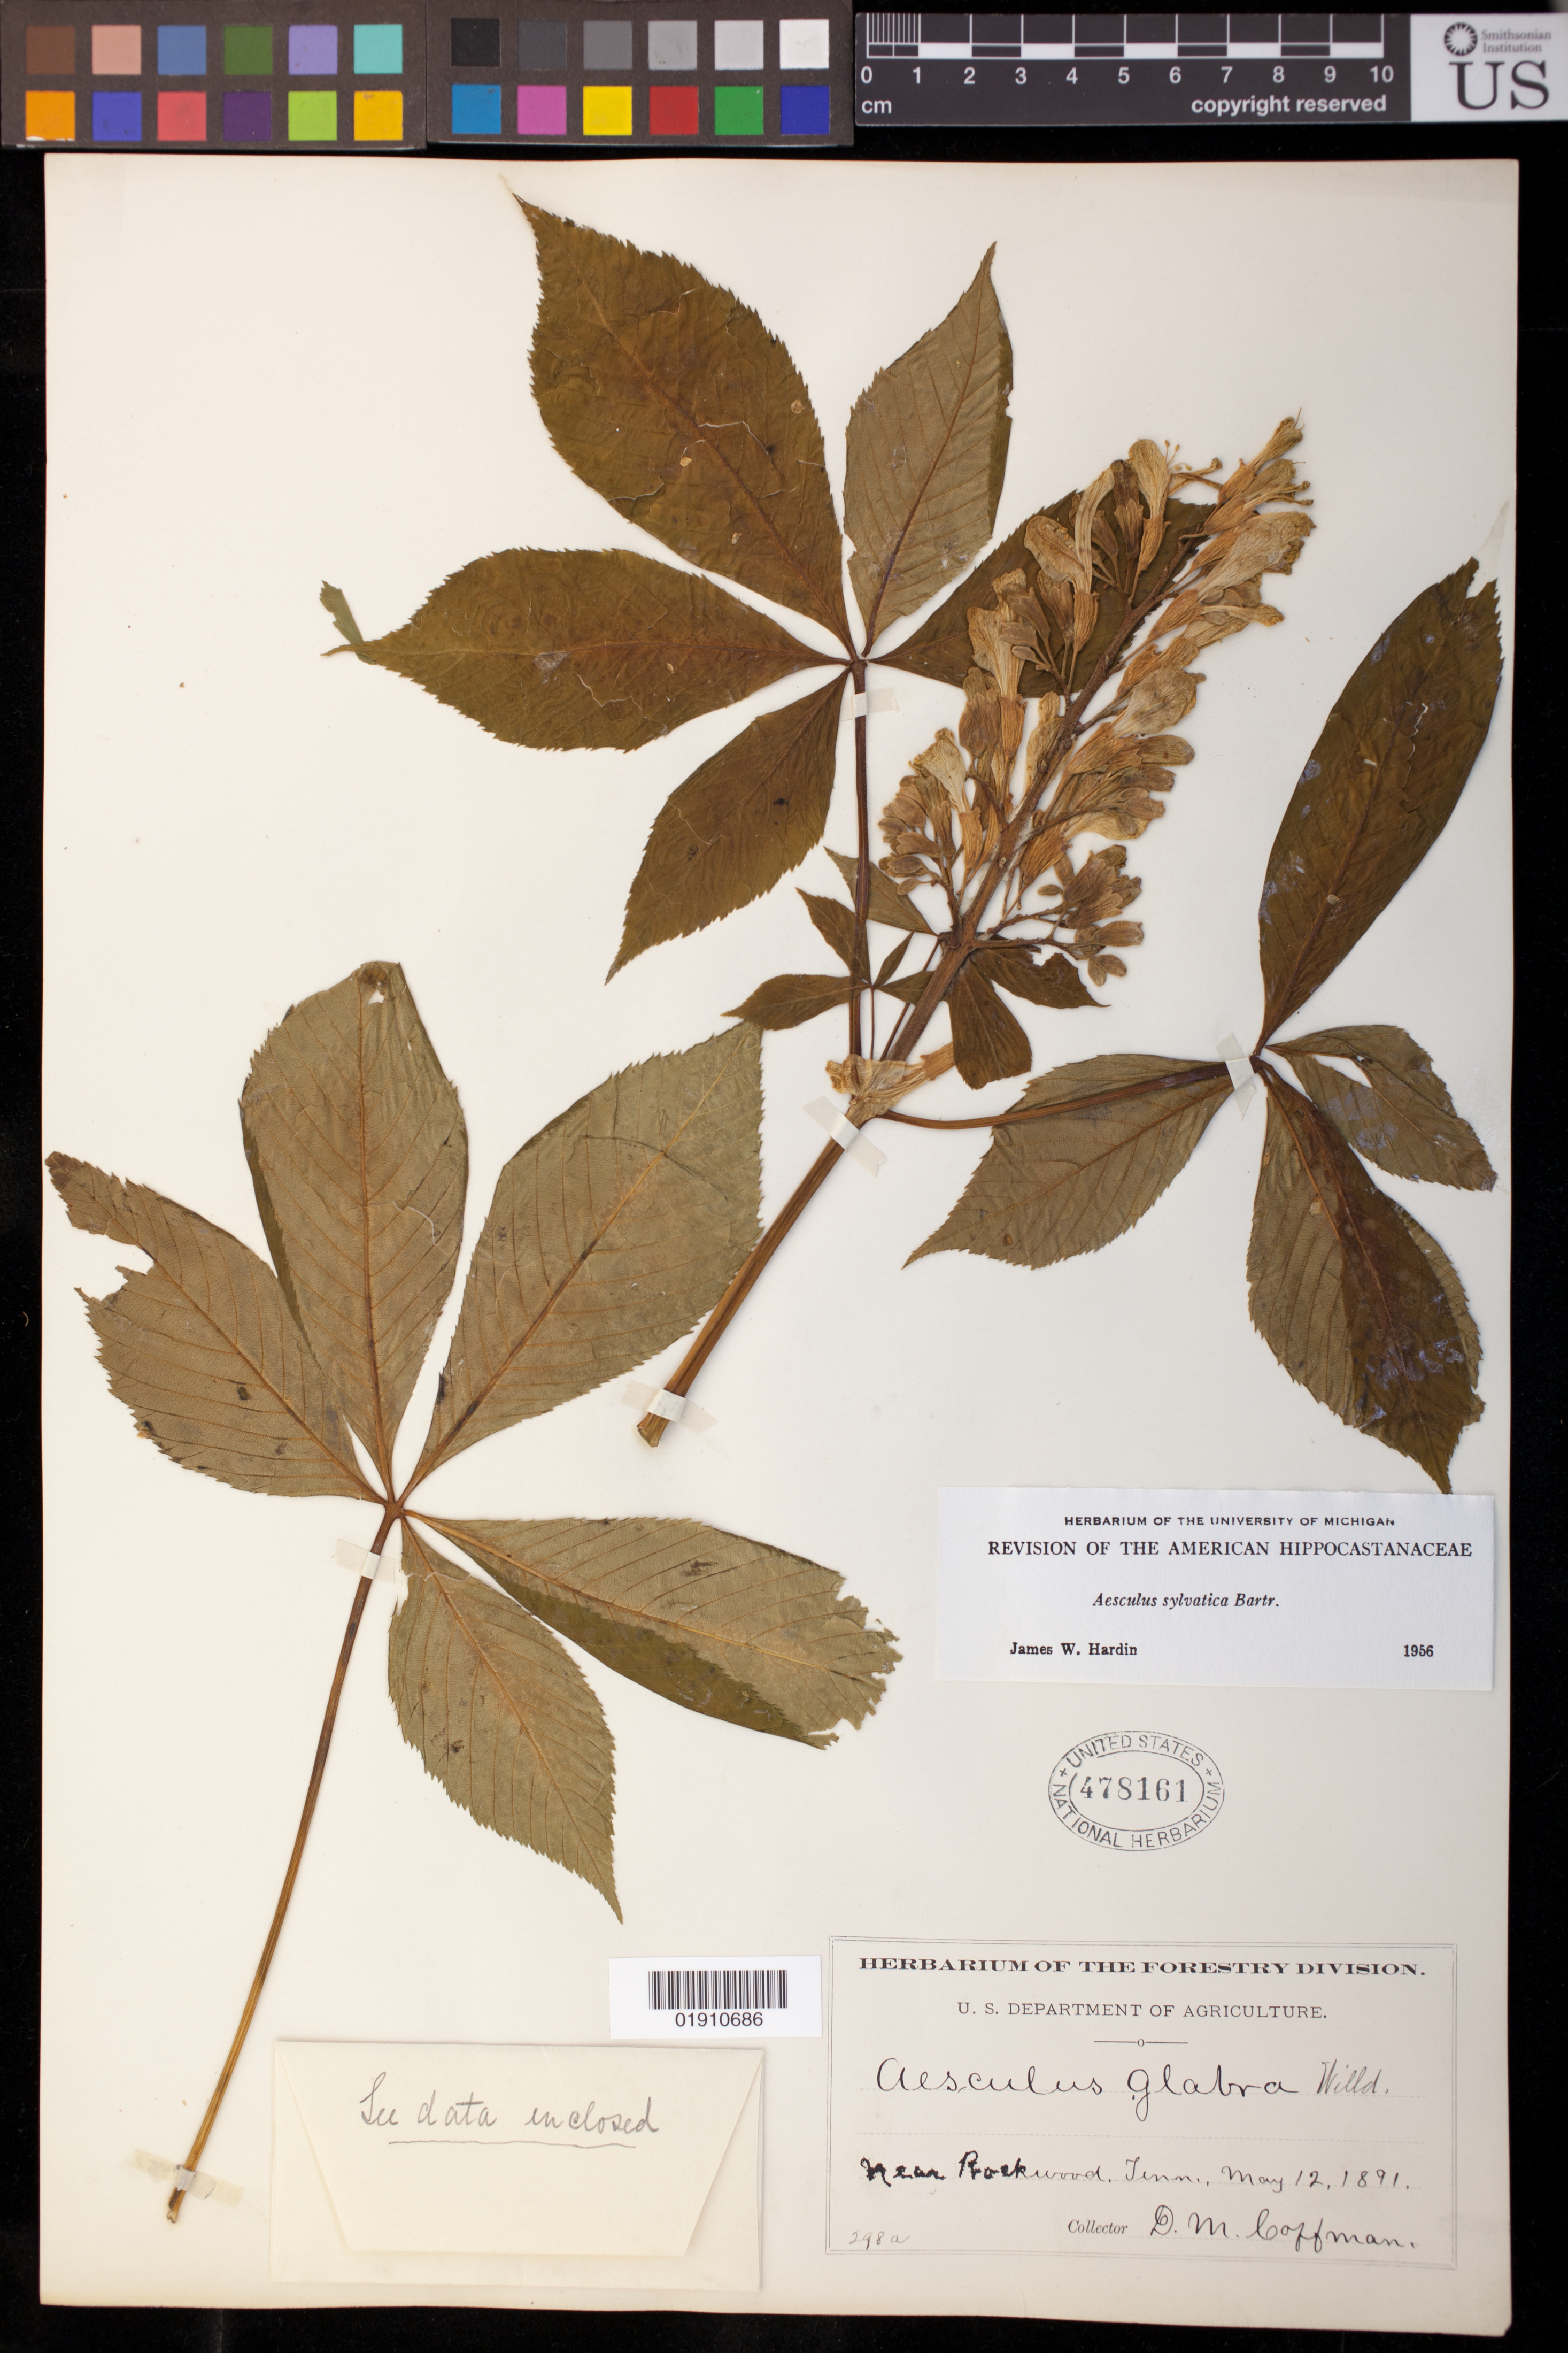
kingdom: Plantae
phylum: Tracheophyta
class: Magnoliopsida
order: Sapindales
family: Sapindaceae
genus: Aesculus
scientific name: Aesculus glabra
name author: Willd.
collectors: D. M. Coffman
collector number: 298a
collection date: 1891-05-12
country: United States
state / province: Tennessee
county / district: Roane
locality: Near Rockwood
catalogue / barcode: US 478161